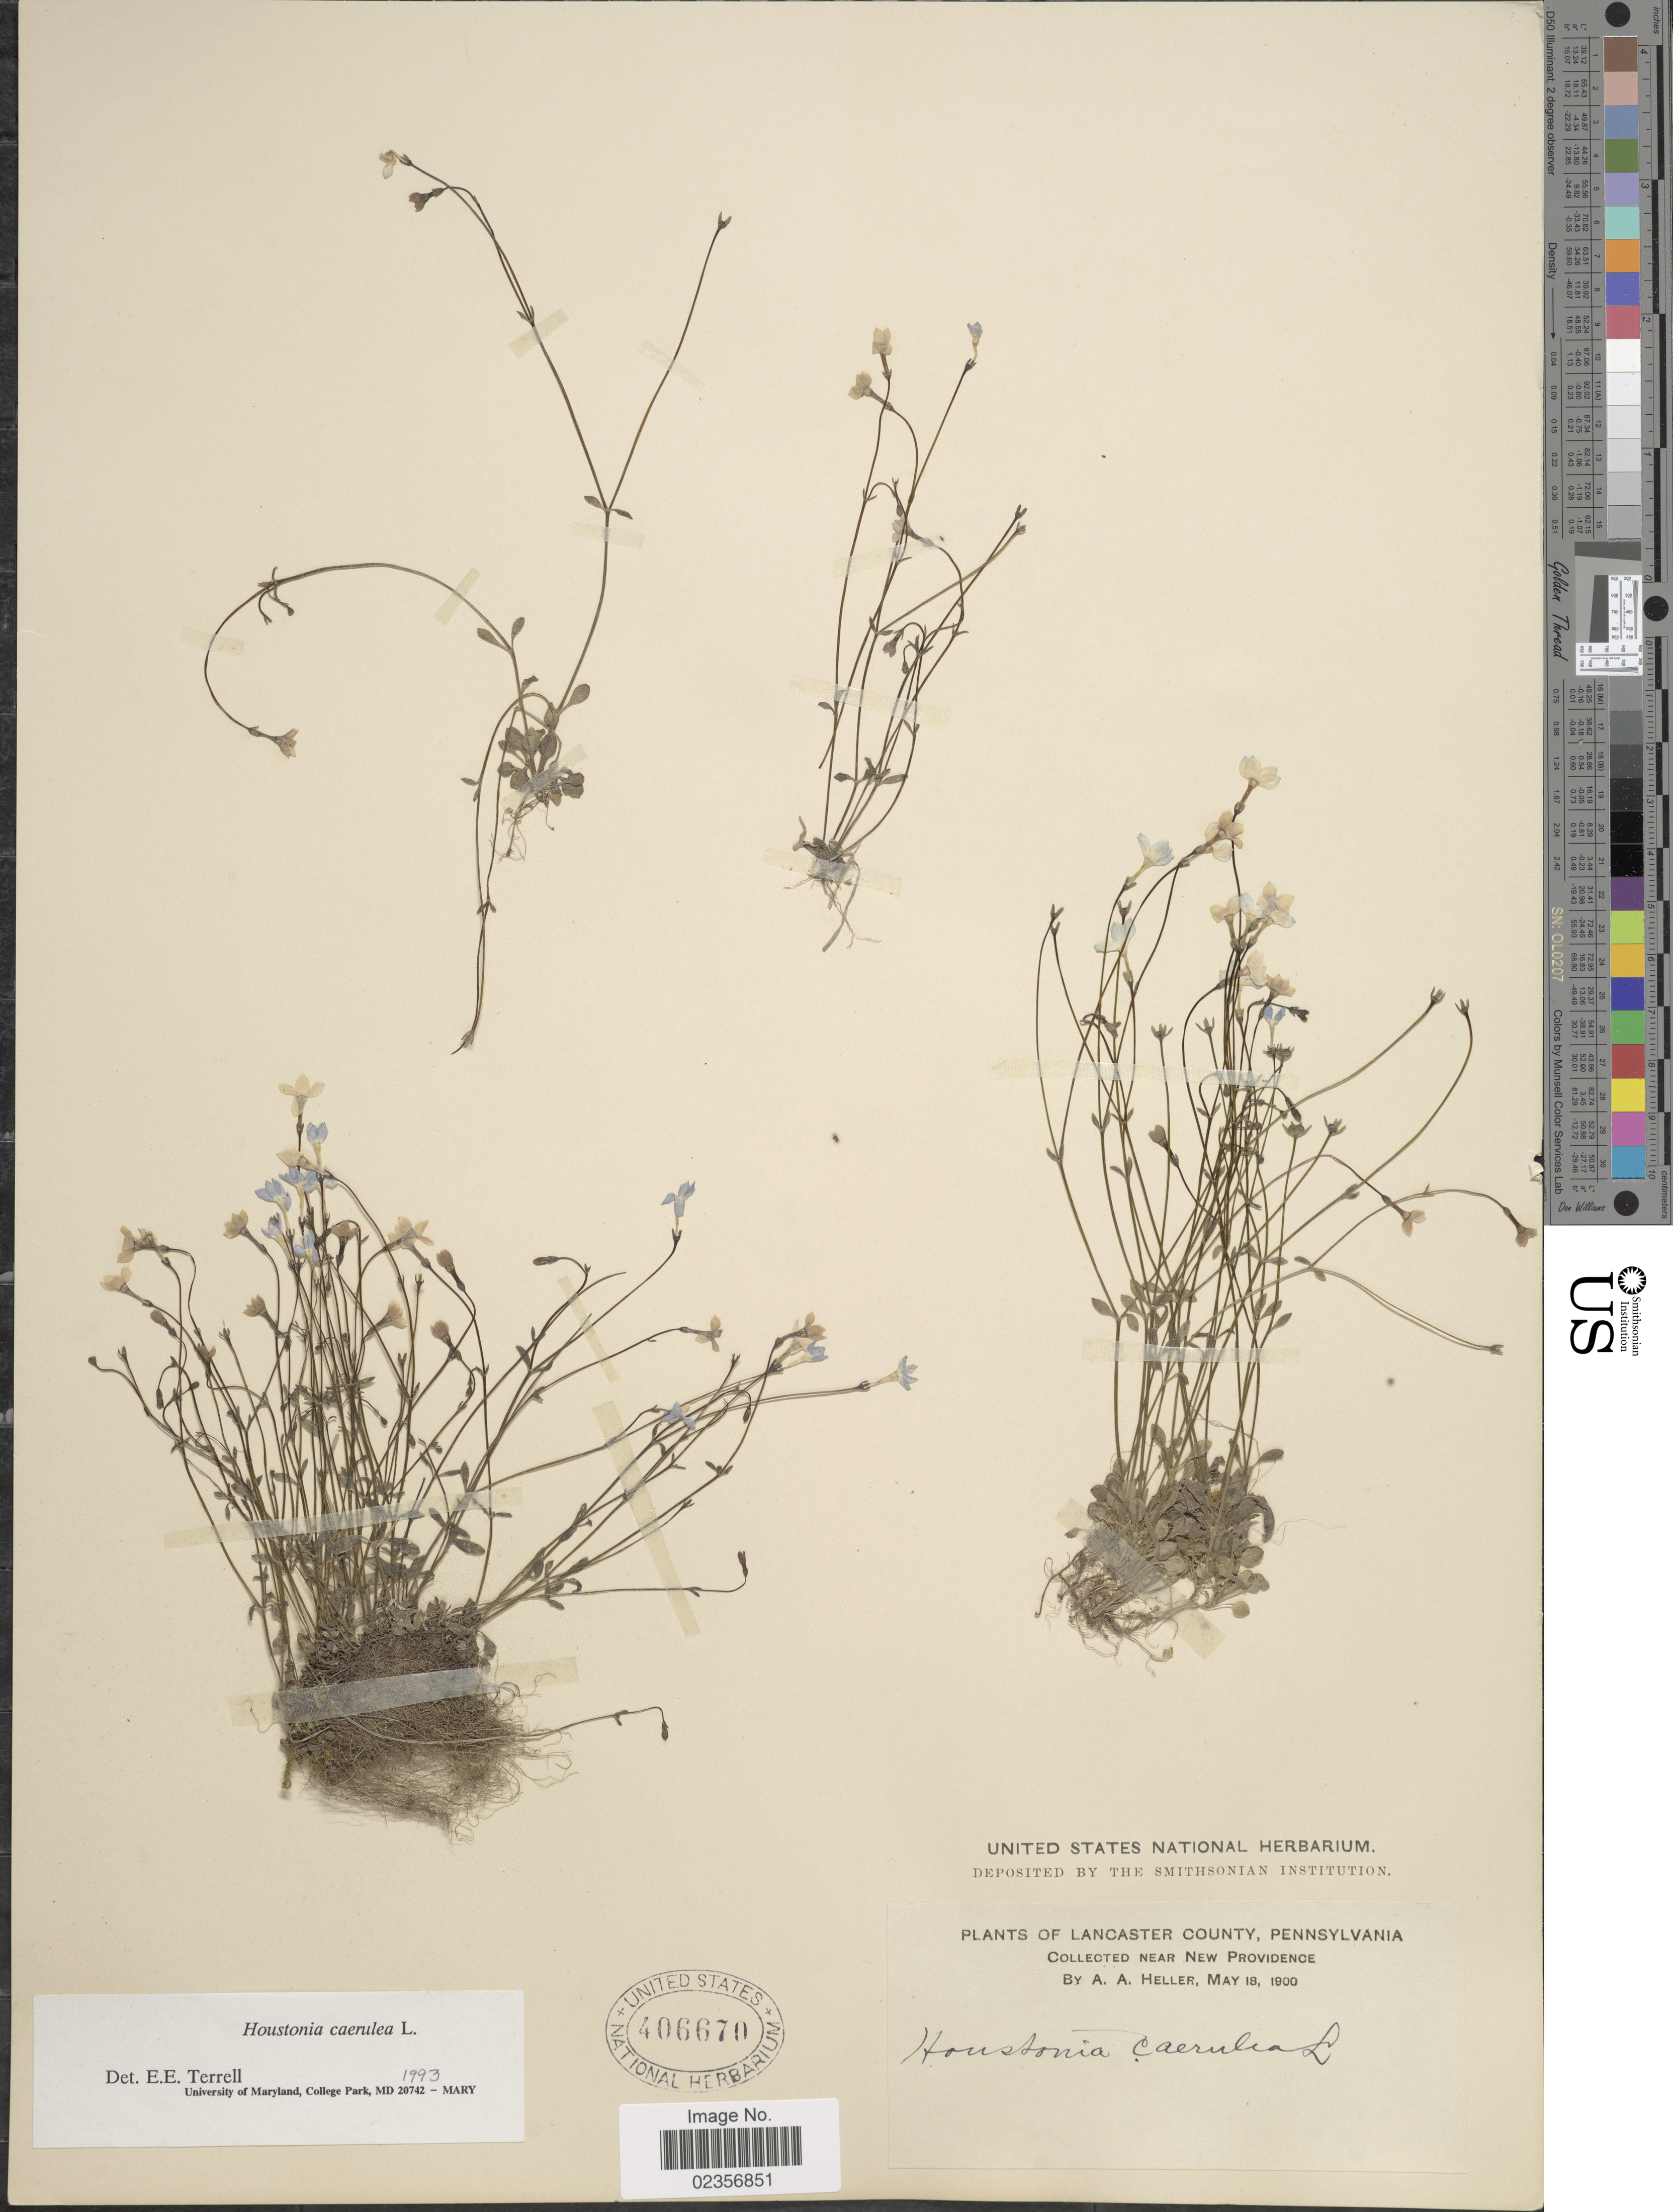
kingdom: Plantae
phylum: Tracheophyta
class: Magnoliopsida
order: Gentianales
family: Rubiaceae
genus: Houstonia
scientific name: Houstonia caerulea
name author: L.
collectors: A. A. Heller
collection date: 1900-05-18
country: United States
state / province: Pennsylvania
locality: Lancaster County, near New Providence.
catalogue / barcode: US 406670